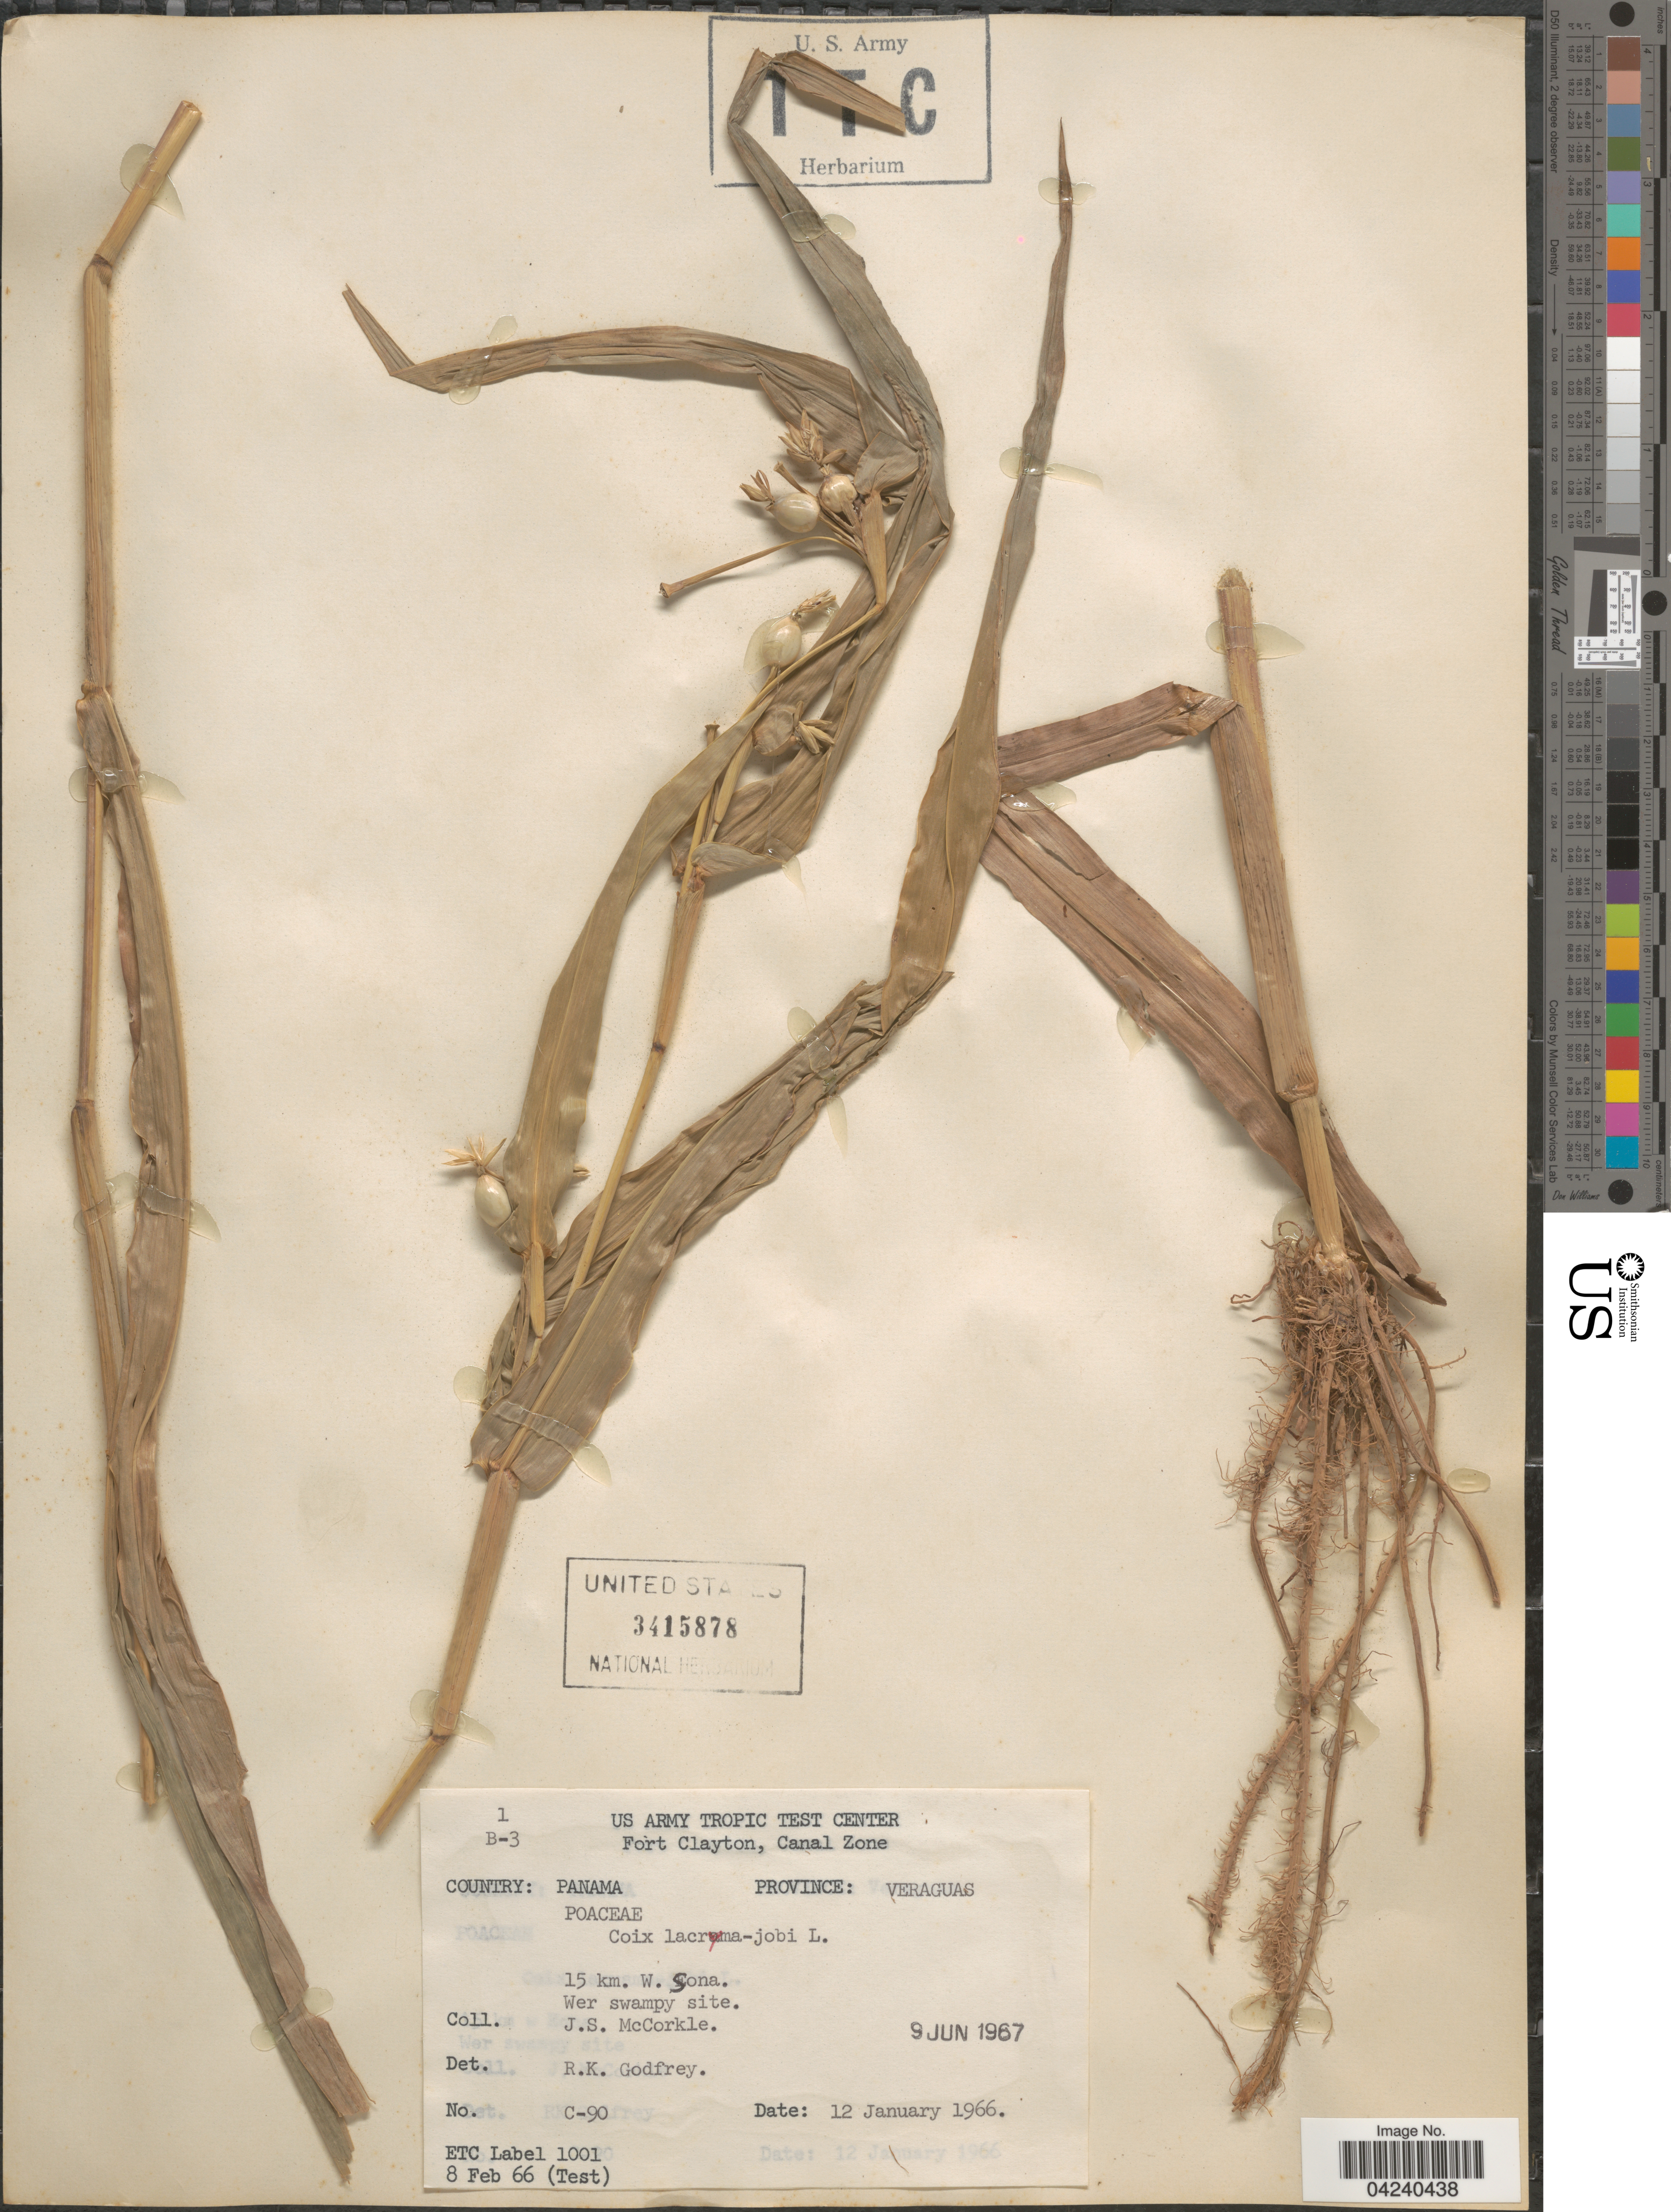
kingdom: Plantae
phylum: Tracheophyta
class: Liliopsida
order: Poales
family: Poaceae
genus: Coix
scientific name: Coix lacryma-jobi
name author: L.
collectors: J. McCorkle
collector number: C-90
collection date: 1966-06-12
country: Panama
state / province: Veraguas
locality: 15 km. W. Sona. Wer swampy site.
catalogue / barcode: US 3415878